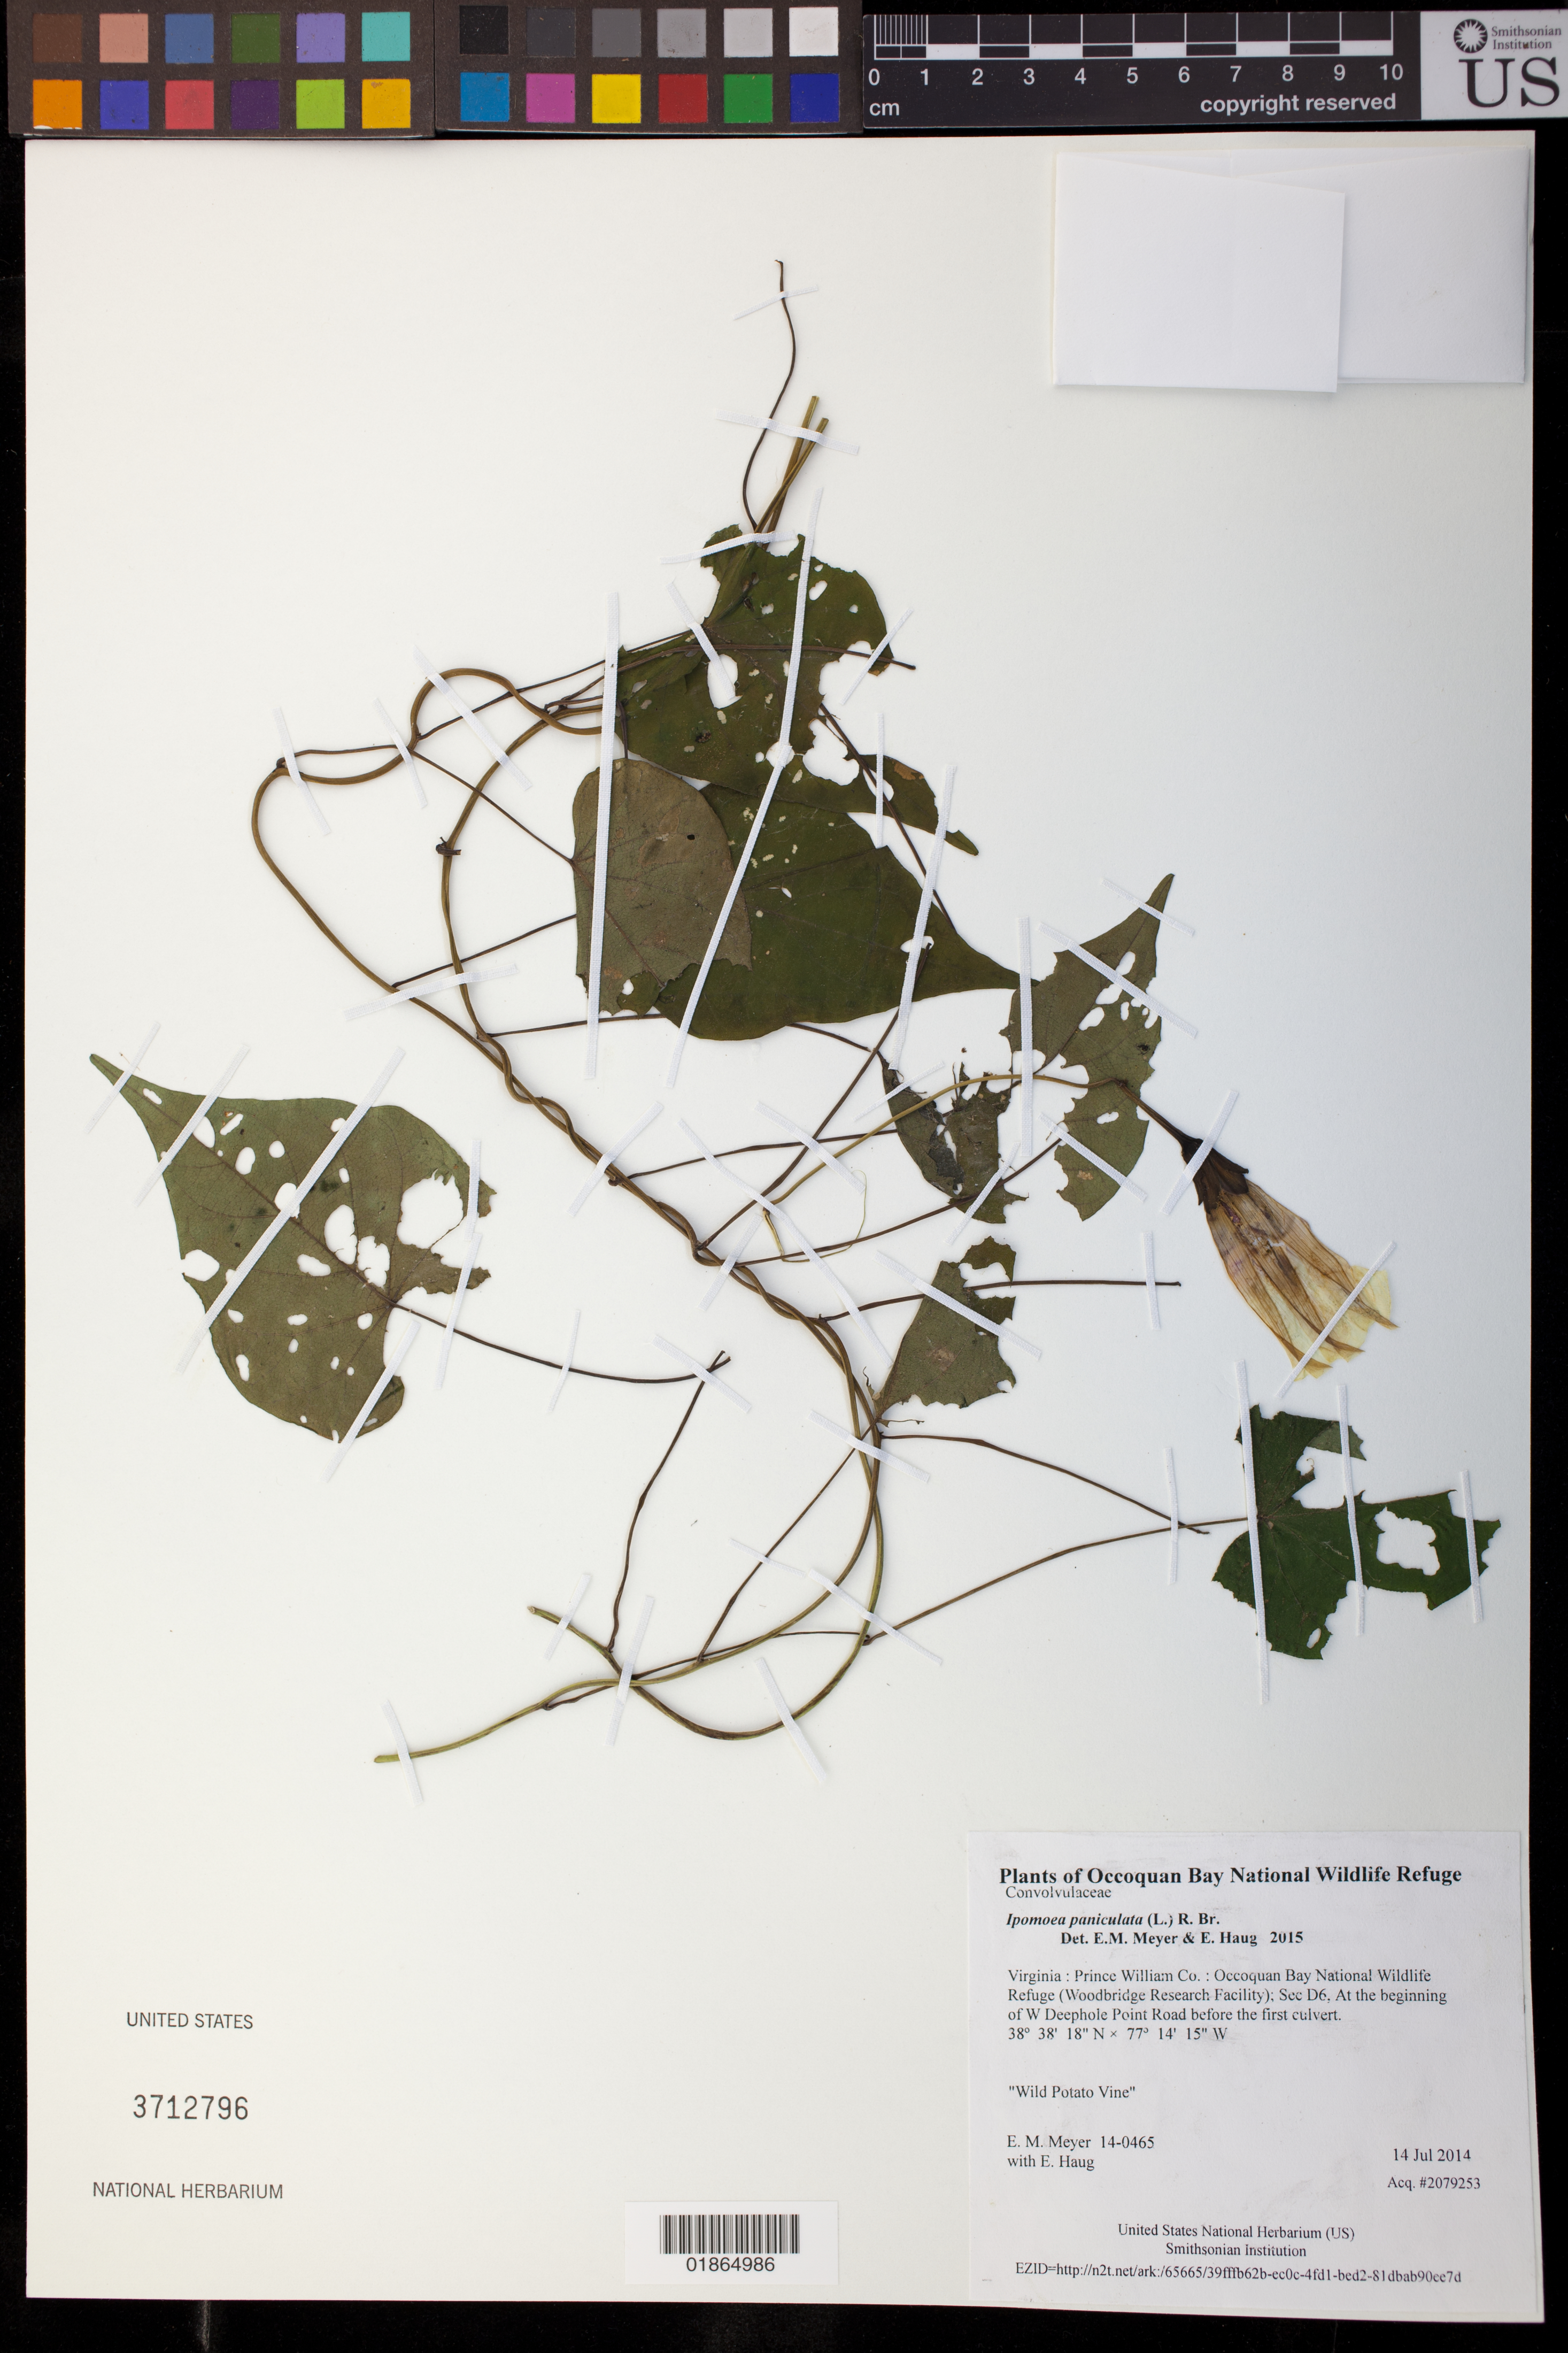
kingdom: Plantae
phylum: Tracheophyta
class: Magnoliopsida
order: Solanales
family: Convolvulaceae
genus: Ipomoea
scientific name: Ipomoea paniculata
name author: (L.) R. Br.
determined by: Meyer, E. M.; Haug, E.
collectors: E. M. Meyer & E. Haug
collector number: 14-0465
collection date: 2014-07-14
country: United States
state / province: Virginia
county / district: Prince William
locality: Occoquan Bay National Wildlife Refuge (Woodbridge Research Facility); Sec D6, At the beginning of W Deephole Point Road before the first culvert.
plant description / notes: Wild Potato Vine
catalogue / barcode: US 3712796